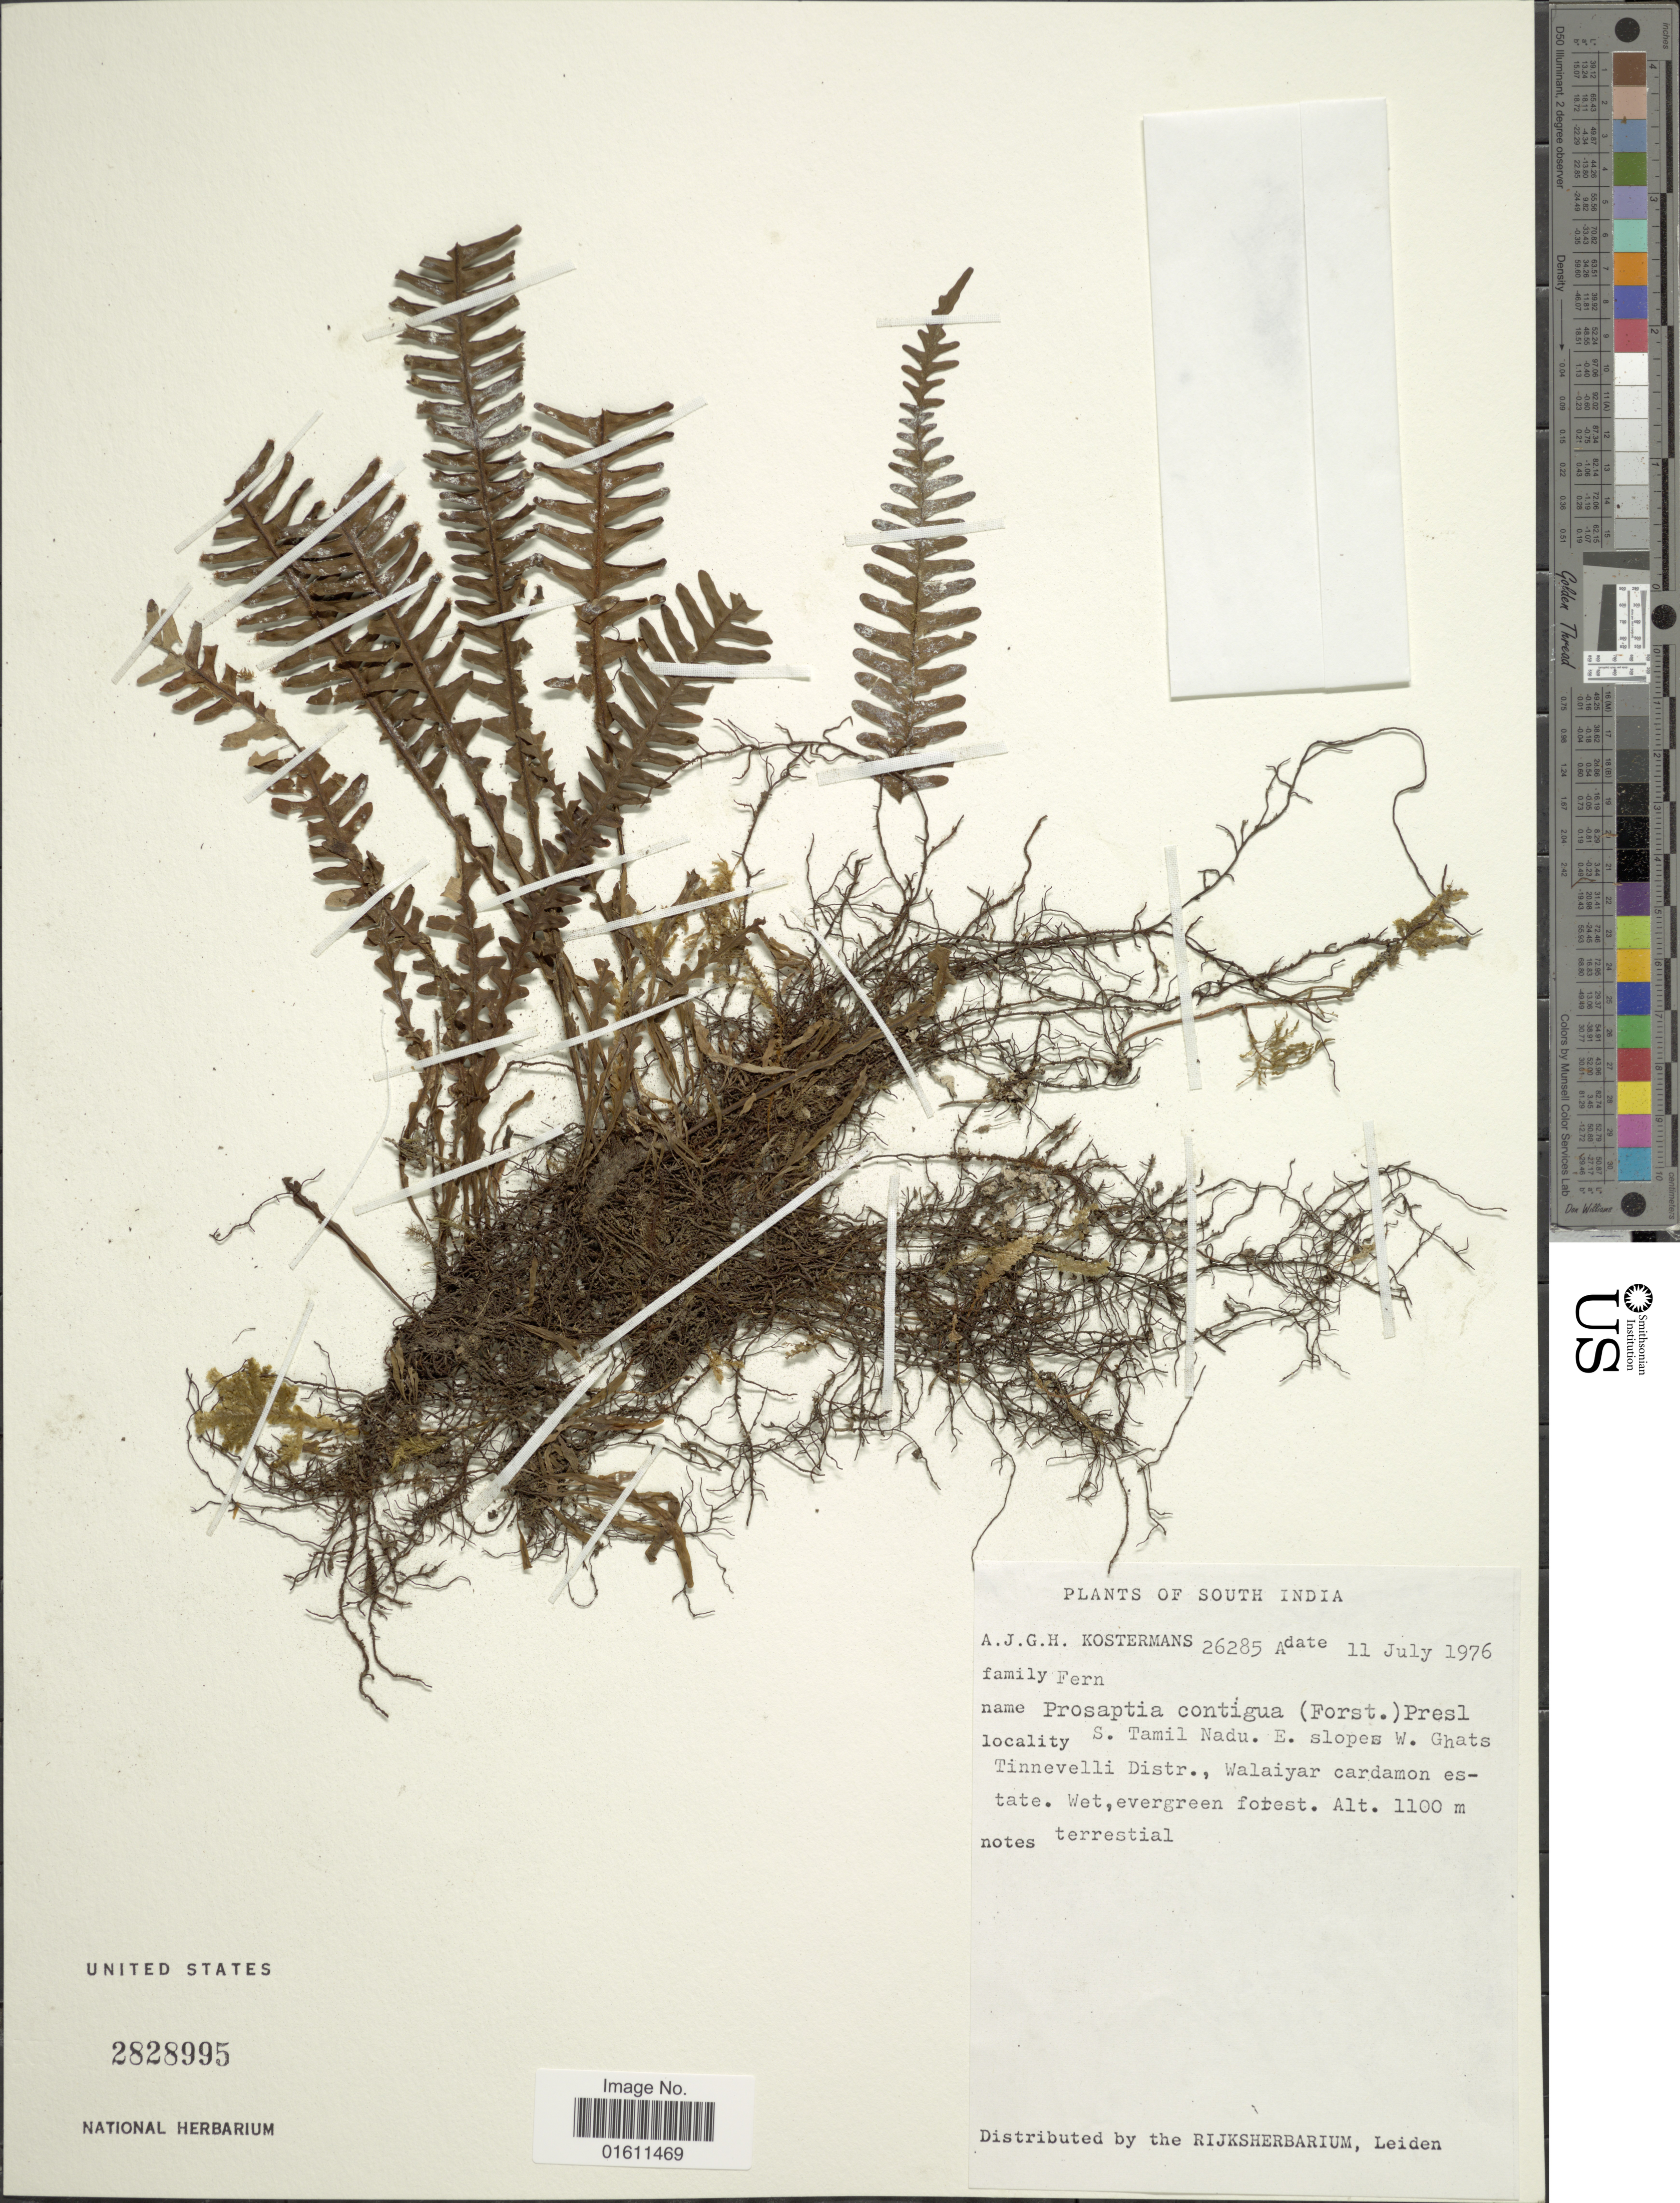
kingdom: Plantae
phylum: Tracheophyta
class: Polypodiopsida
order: Polypodiales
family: Polypodiaceae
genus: Prosaptia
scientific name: Prosaptia contigua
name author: (G. Forst.) Presl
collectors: A. J. G. Kostermans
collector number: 26285A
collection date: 1976-07-11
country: India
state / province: Tamil Nadu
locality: South India, S. Tamil Nadu. E. slopes W. Ghats Tinnevelli Distr., Walaiyar cardamon estate.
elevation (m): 1100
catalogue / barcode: US 2828995